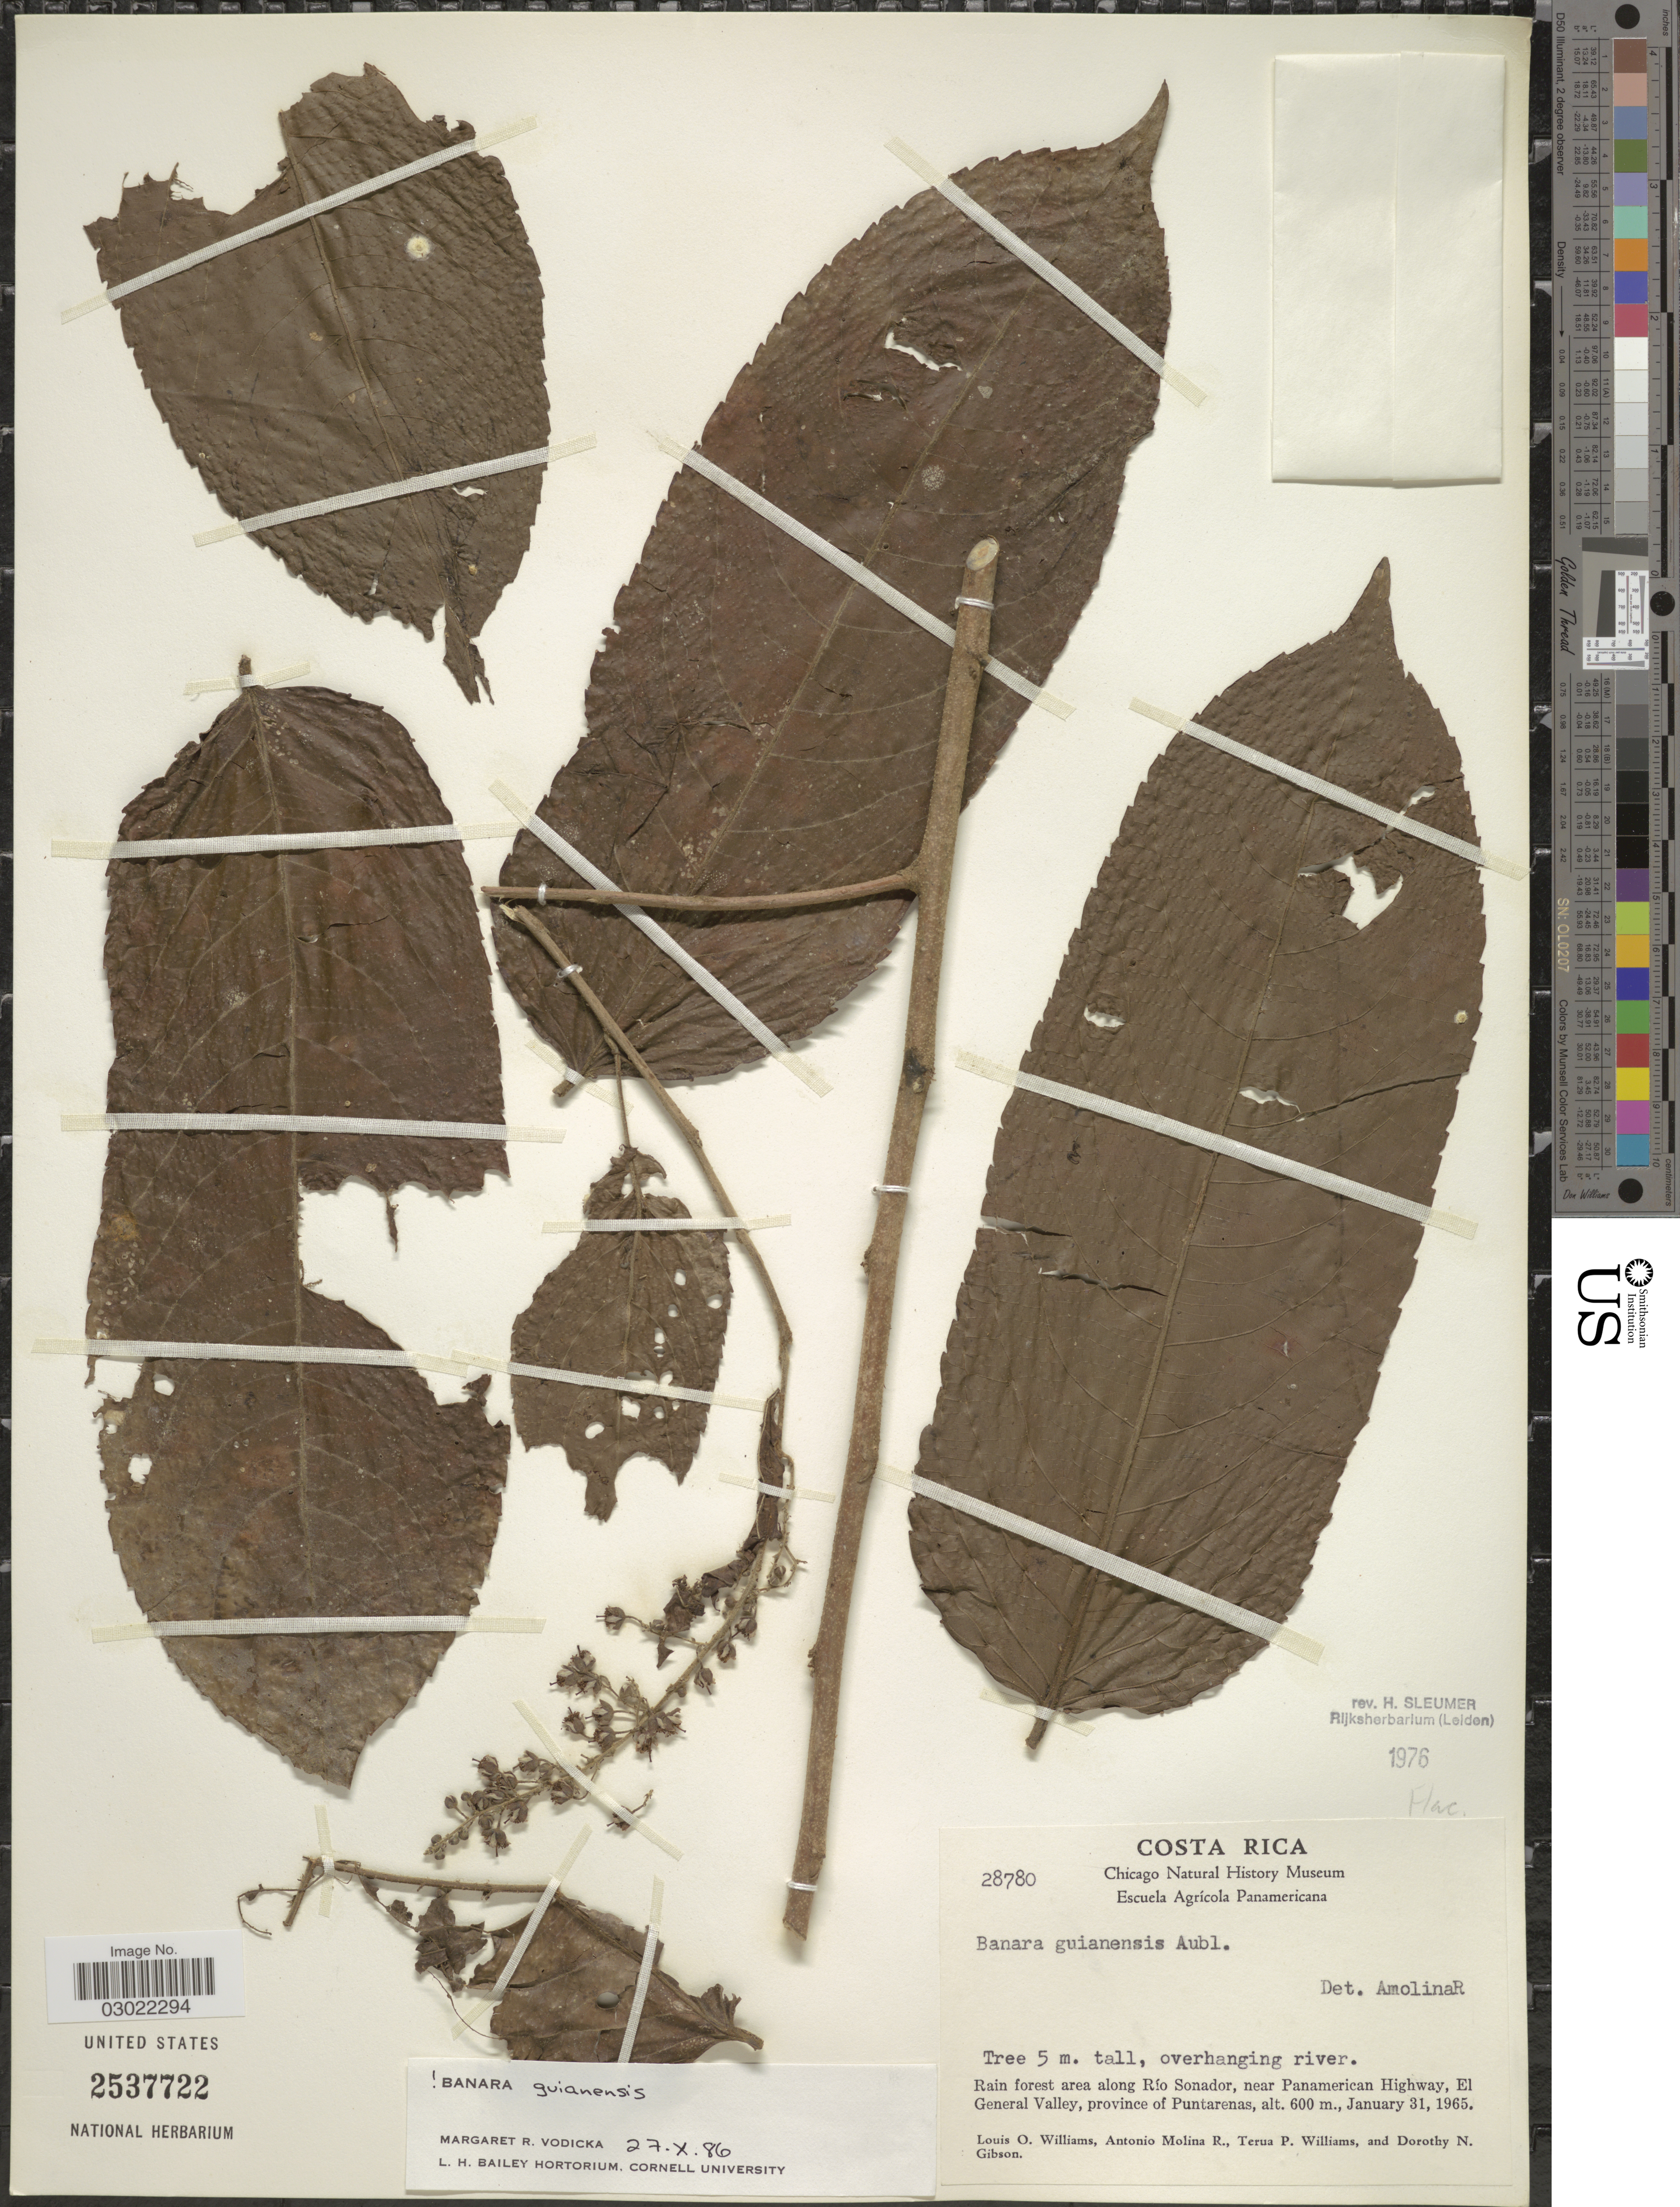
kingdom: Plantae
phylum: Tracheophyta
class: Magnoliopsida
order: Malpighiales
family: Salicaceae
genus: Banara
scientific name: Banara guianensis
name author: Aubl.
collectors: L. O. Williams, A. Molina R., T. Williams & D. N. Gibson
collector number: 28780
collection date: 1965-01-31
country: Costa Rica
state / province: Puntarenas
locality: Rain forest area along Río Sonador, near Panamerican Highway, El General Valley, province of Puntarenas.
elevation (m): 600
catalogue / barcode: US 2537722